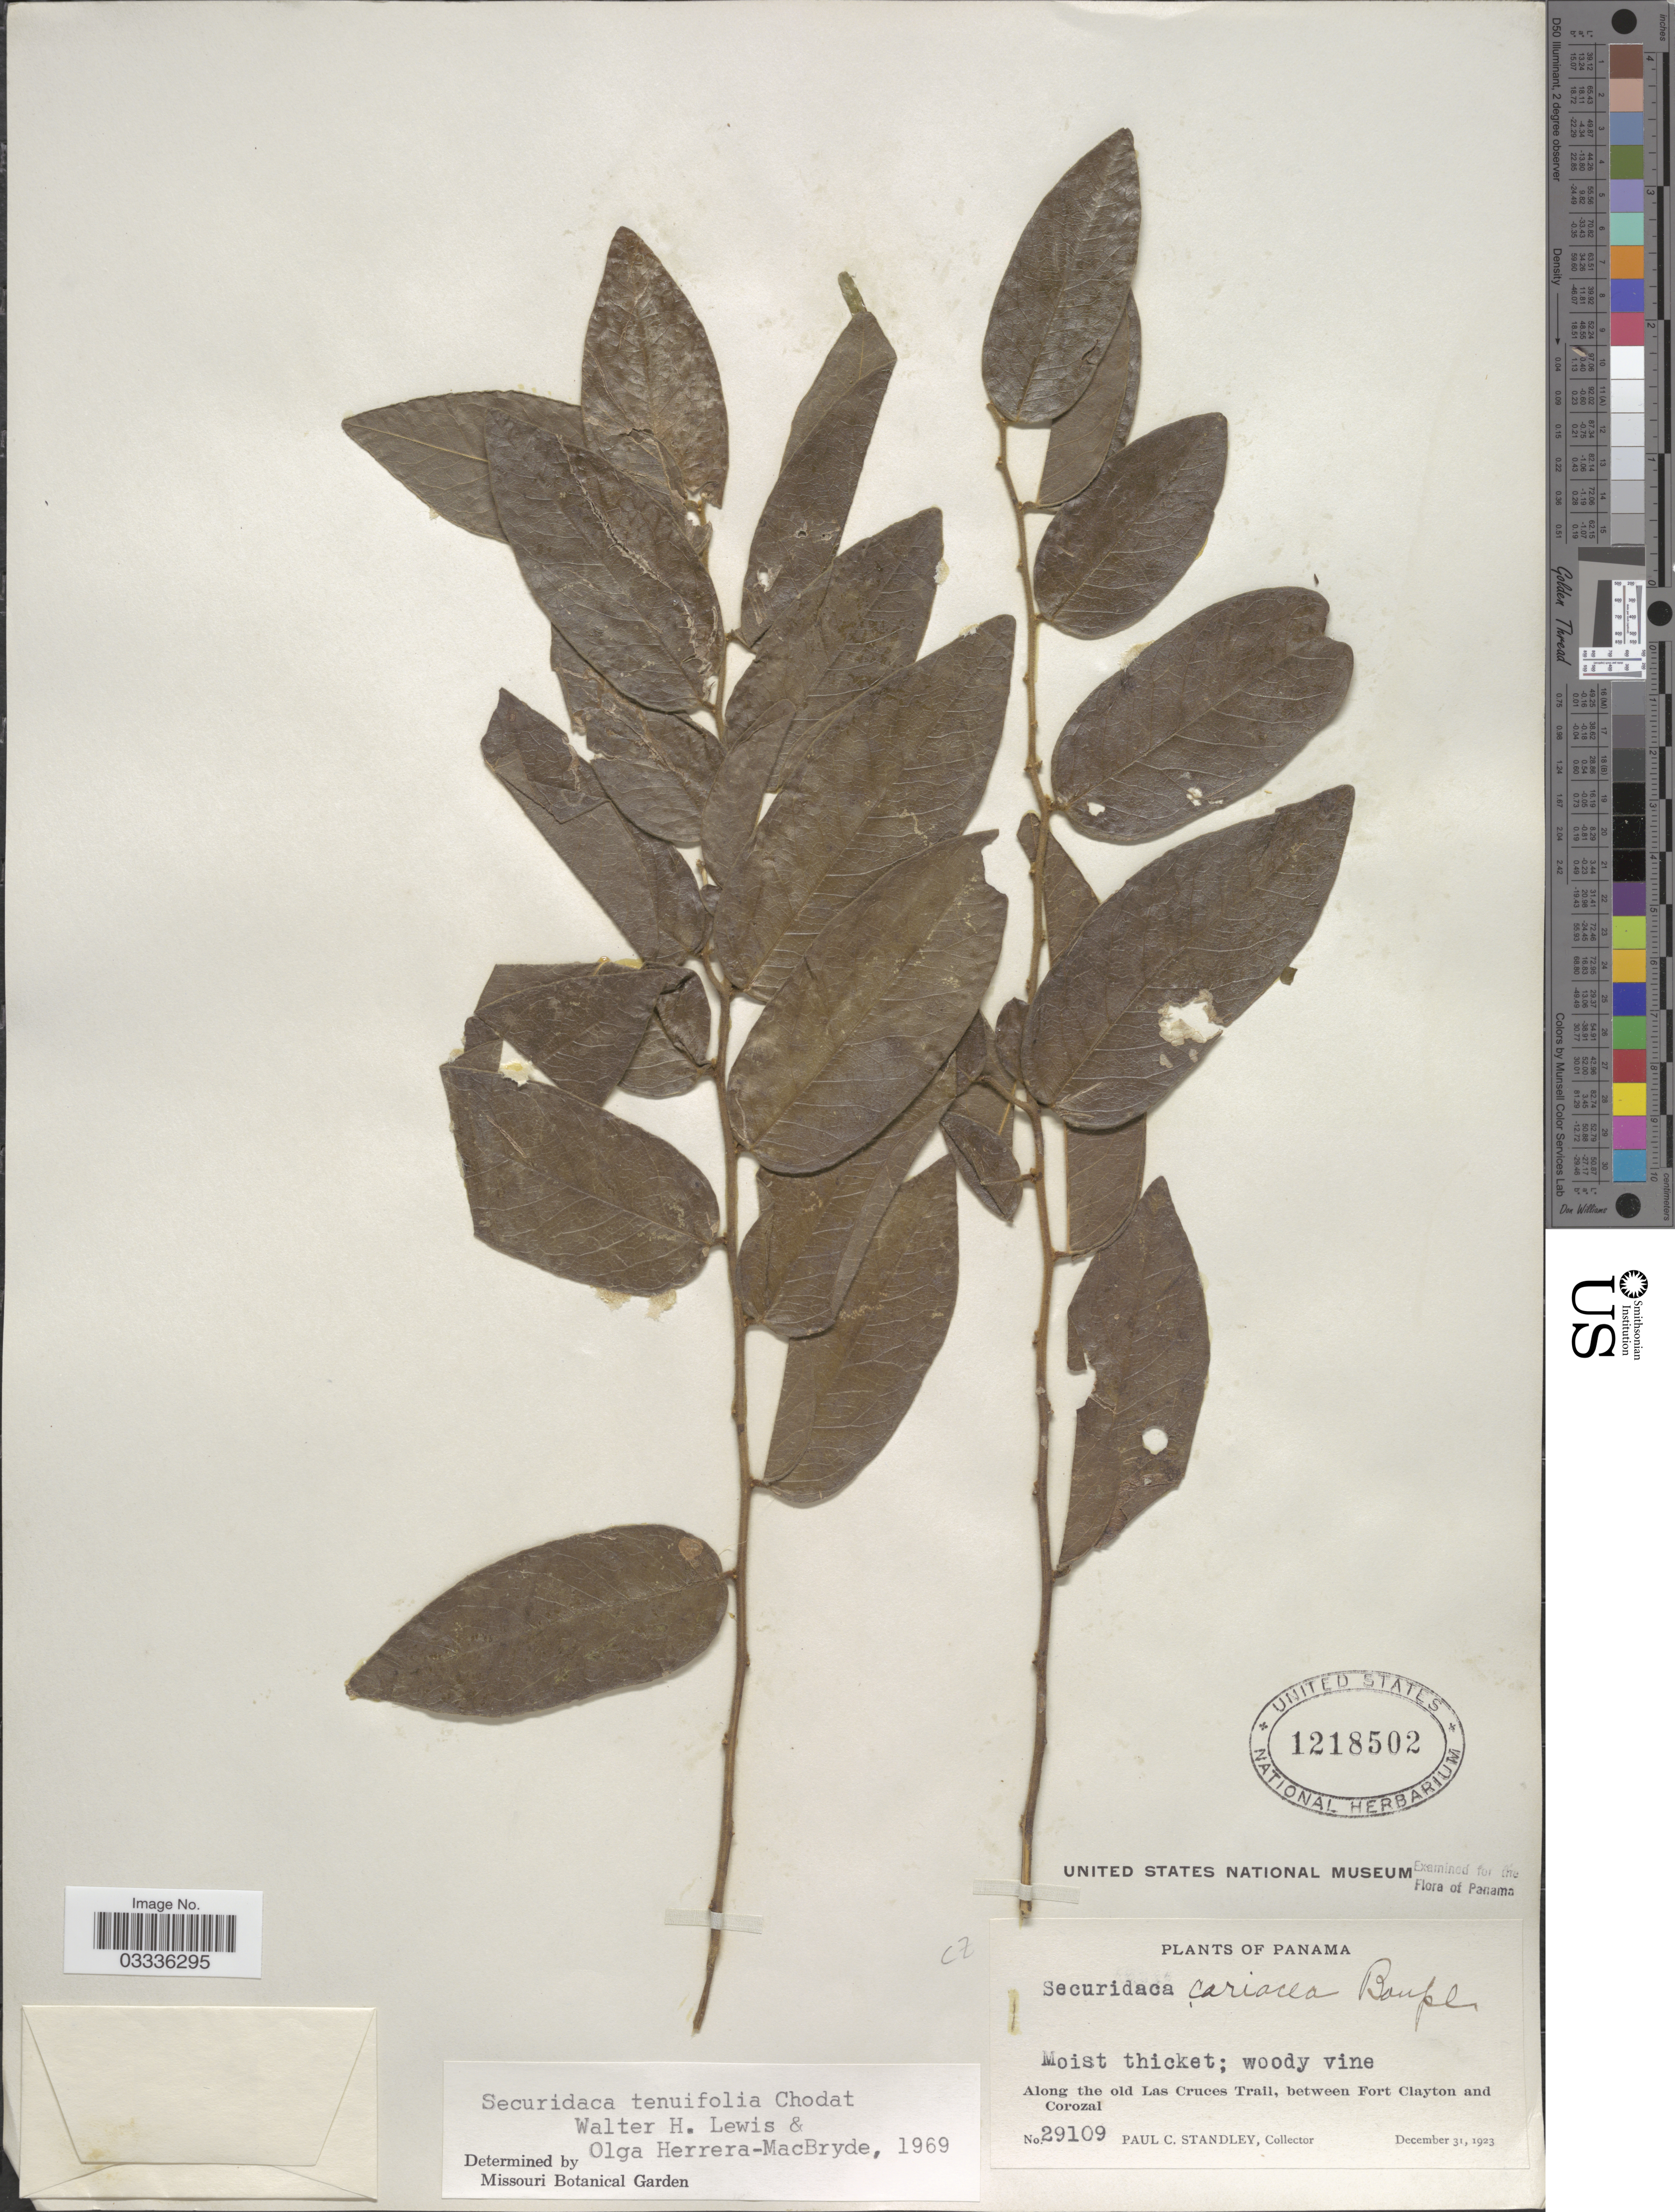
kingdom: Plantae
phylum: Tracheophyta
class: Magnoliopsida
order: Fabales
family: Polygalaceae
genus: Securidaca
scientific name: Securidaca tenuifolia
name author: Chodat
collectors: P. C. Standley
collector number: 29109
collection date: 1923-12-31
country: Panama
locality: Along the old Las Cruces Trail, between Fort Clayton and Corozal.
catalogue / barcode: US 1218502